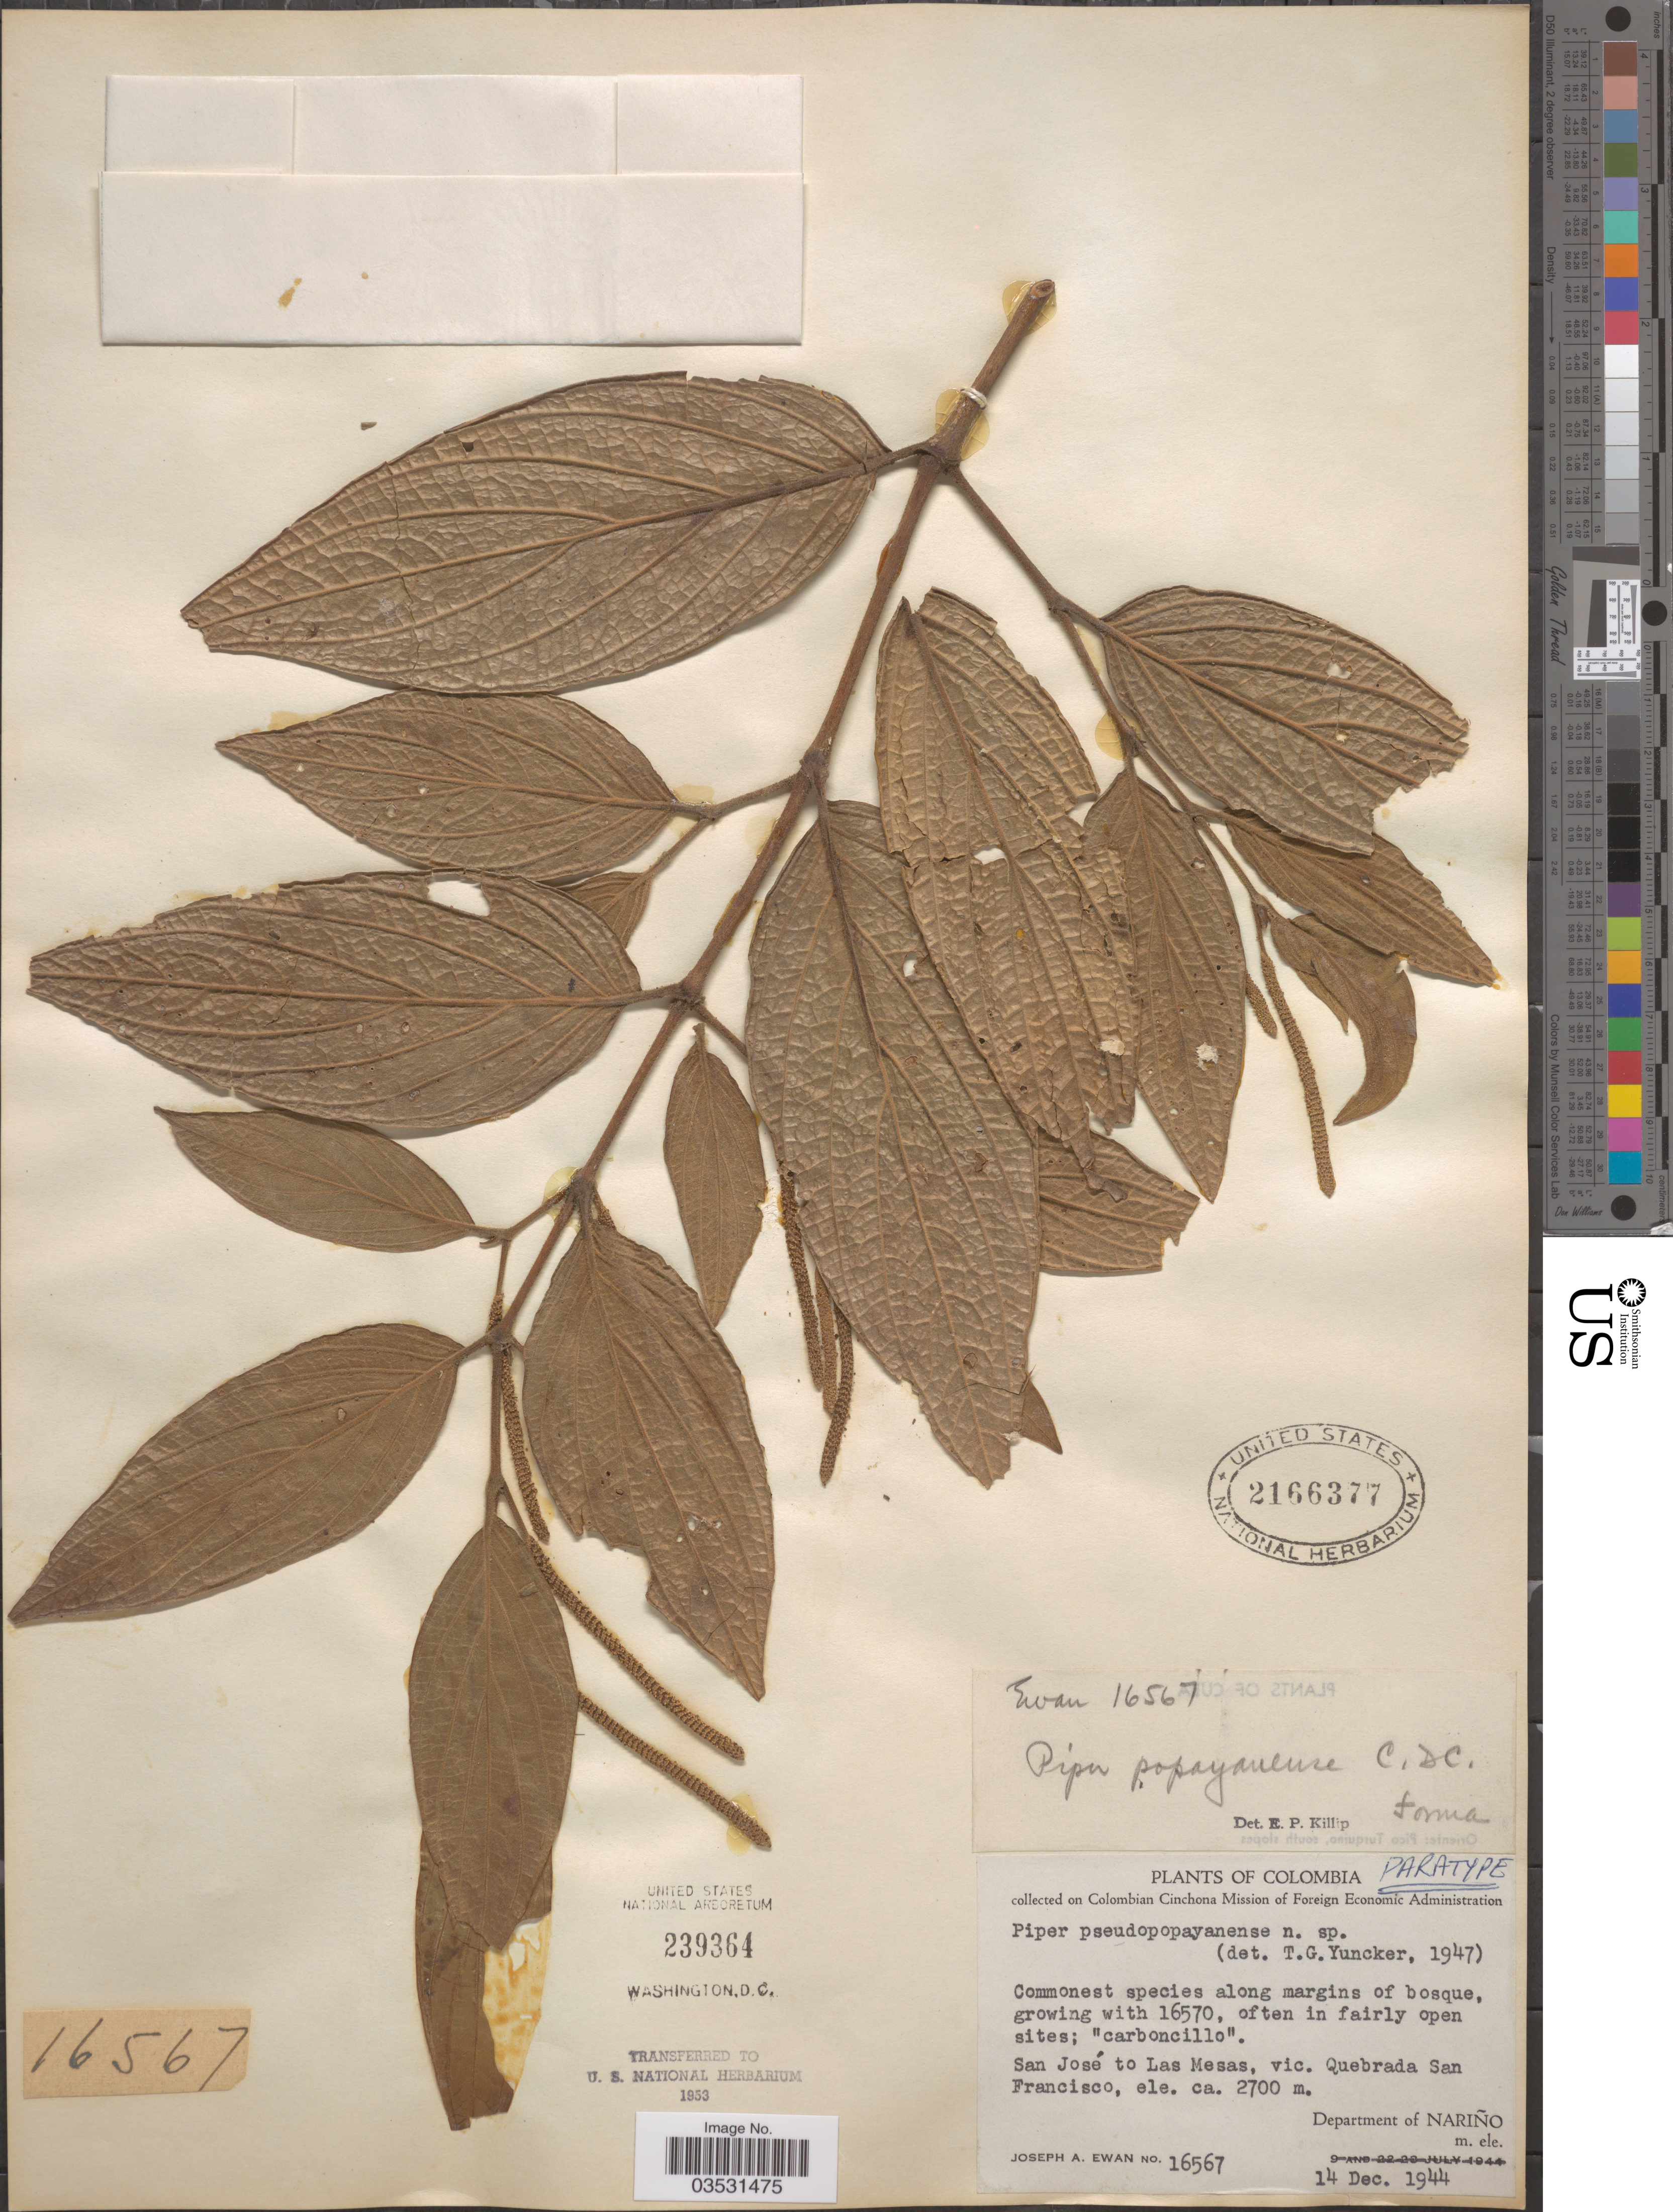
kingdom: Plantae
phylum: Tracheophyta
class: Magnoliopsida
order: Piperales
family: Piperaceae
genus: Piper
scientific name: Piper pseudopopayanense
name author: Trel. & Yunck.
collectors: J. A. Ewan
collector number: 16567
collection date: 1944-12-14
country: Colombia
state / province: Nariño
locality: San José to Las Mesas, vic. Quebrada San Francisco. Department of Nariño.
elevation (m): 2700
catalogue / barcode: US 2166377